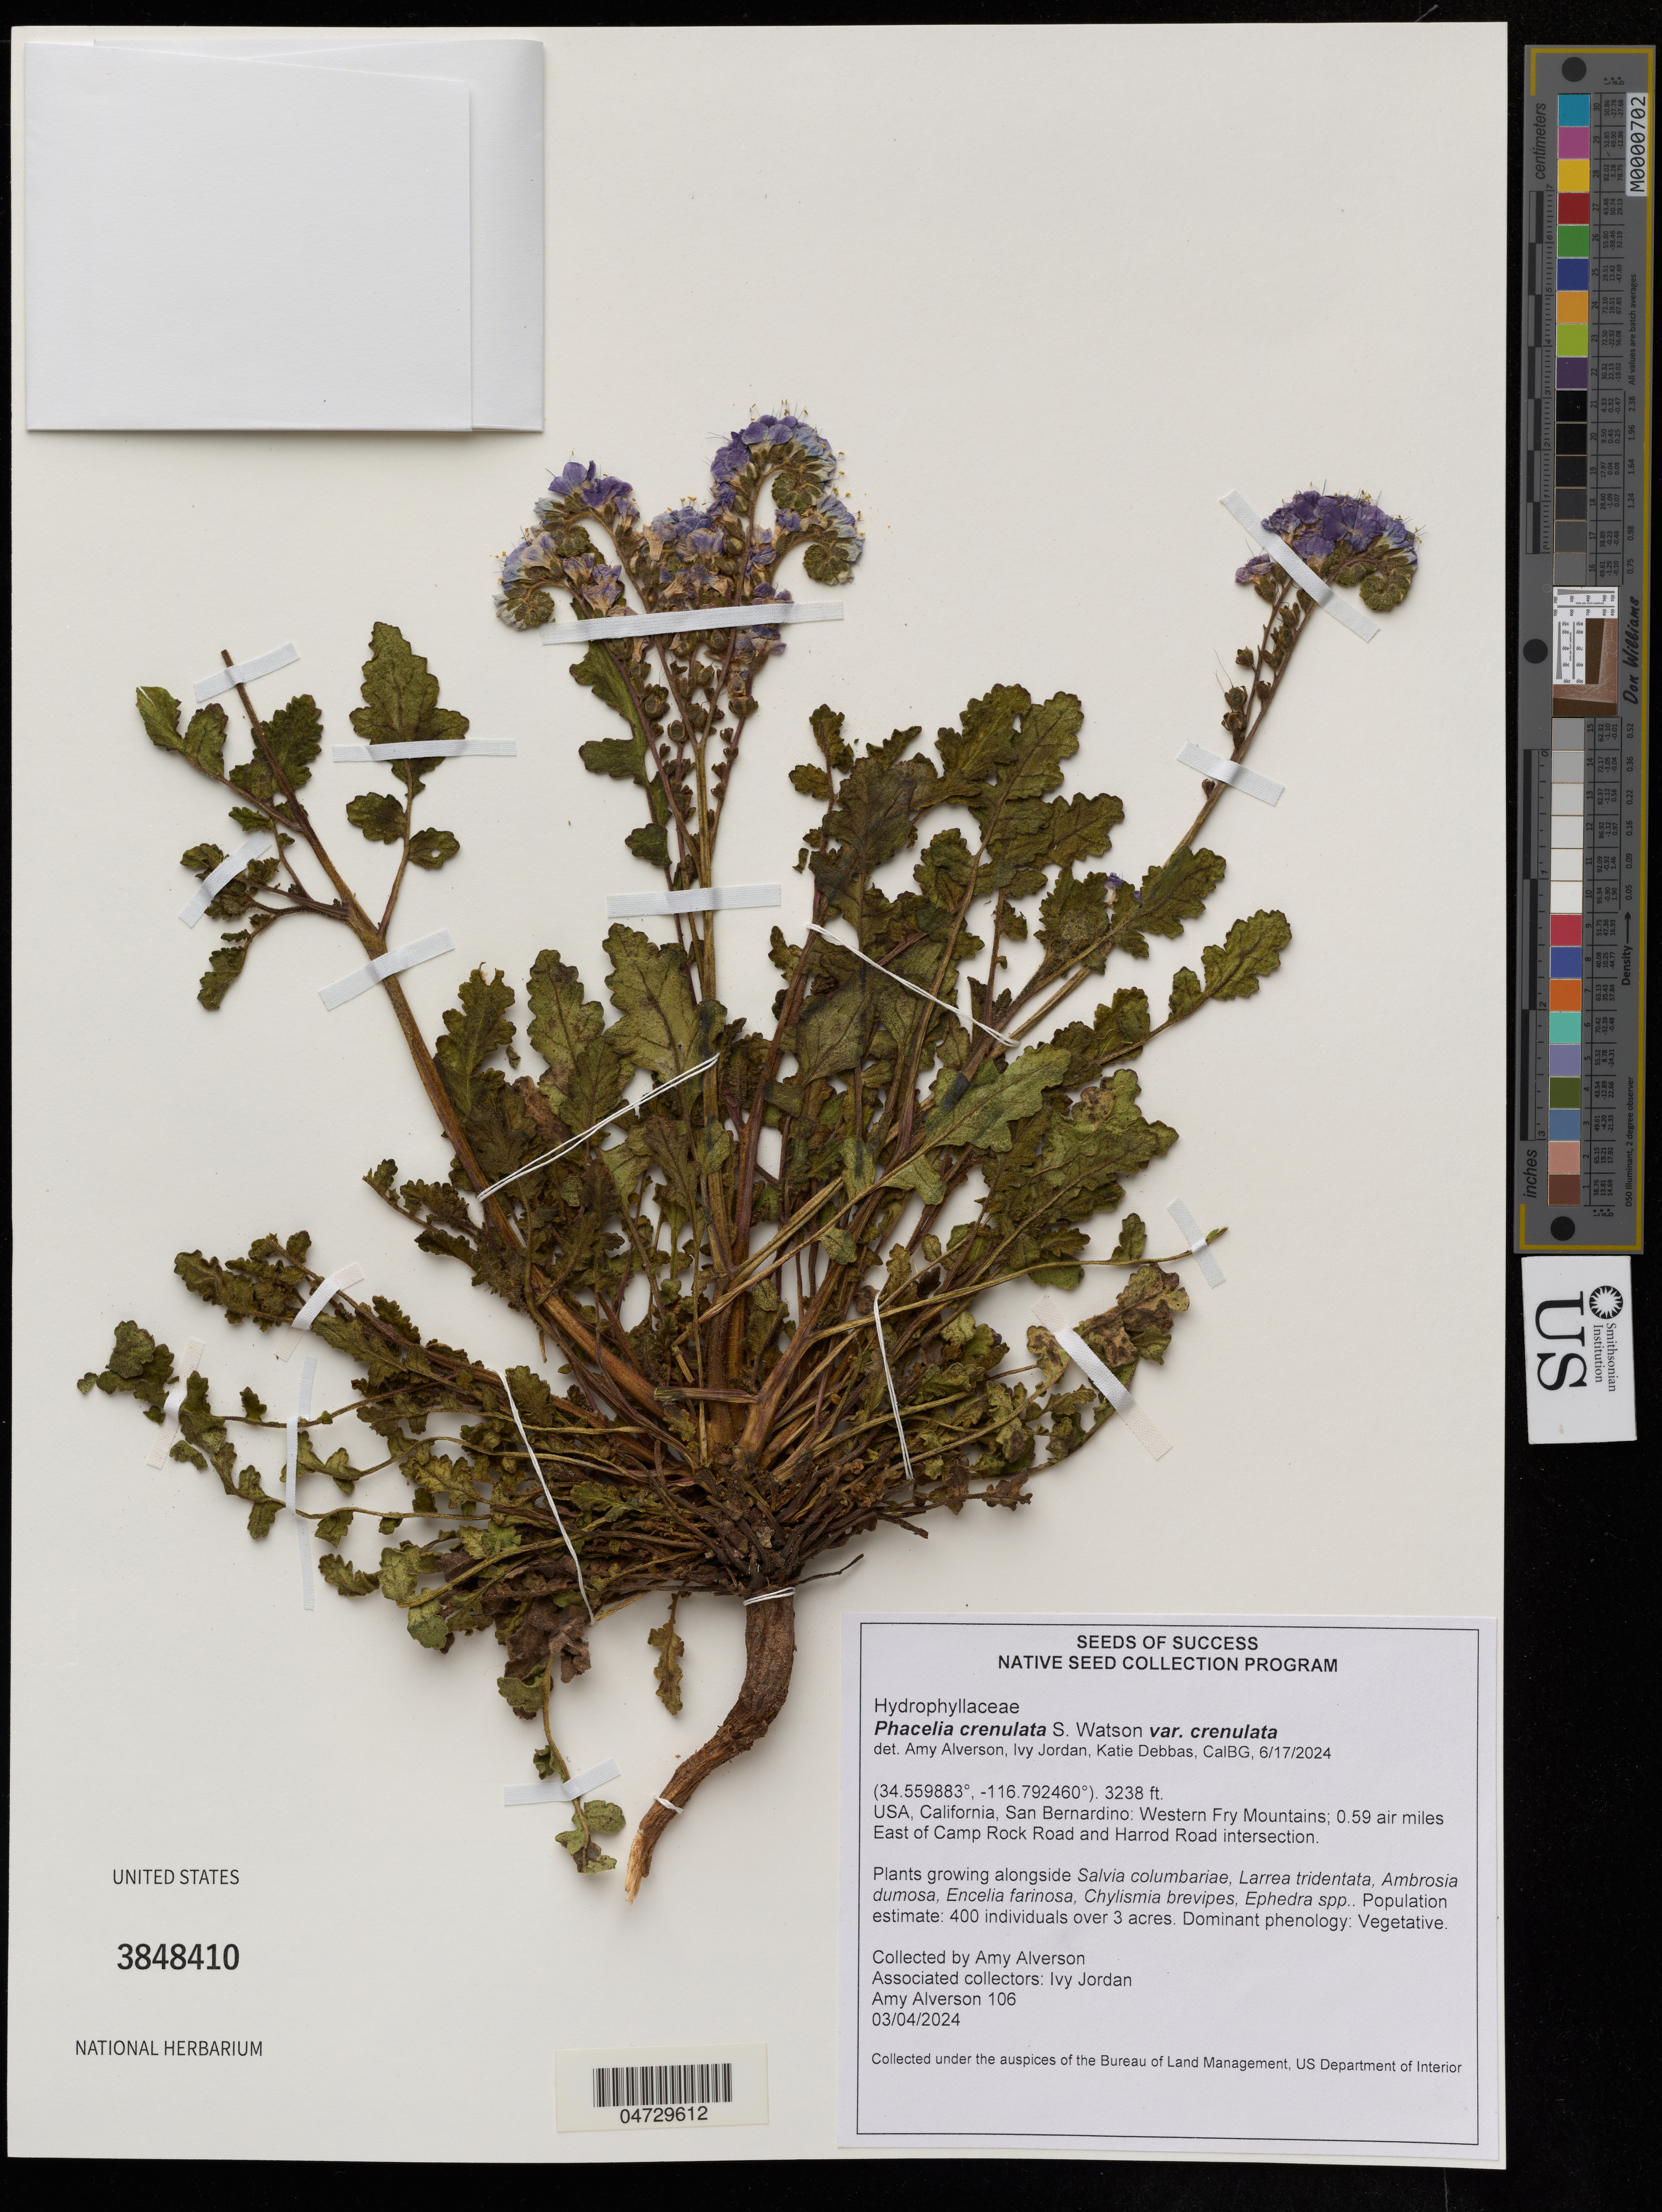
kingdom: Plantae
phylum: Tracheophyta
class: Magnoliopsida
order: Boraginales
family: Hydrophyllaceae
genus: Phacelia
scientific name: Phacelia crenulata var. crenulata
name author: Torr. ex S. Watson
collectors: A. Alverson & I. Jordan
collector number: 106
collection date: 2024-03-04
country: United States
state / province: California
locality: San Bernardino: Western Fry Mountains; 0.59 air miles East of Camp Rock Road and Harrod Road intersection.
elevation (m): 987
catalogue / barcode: US 3848410